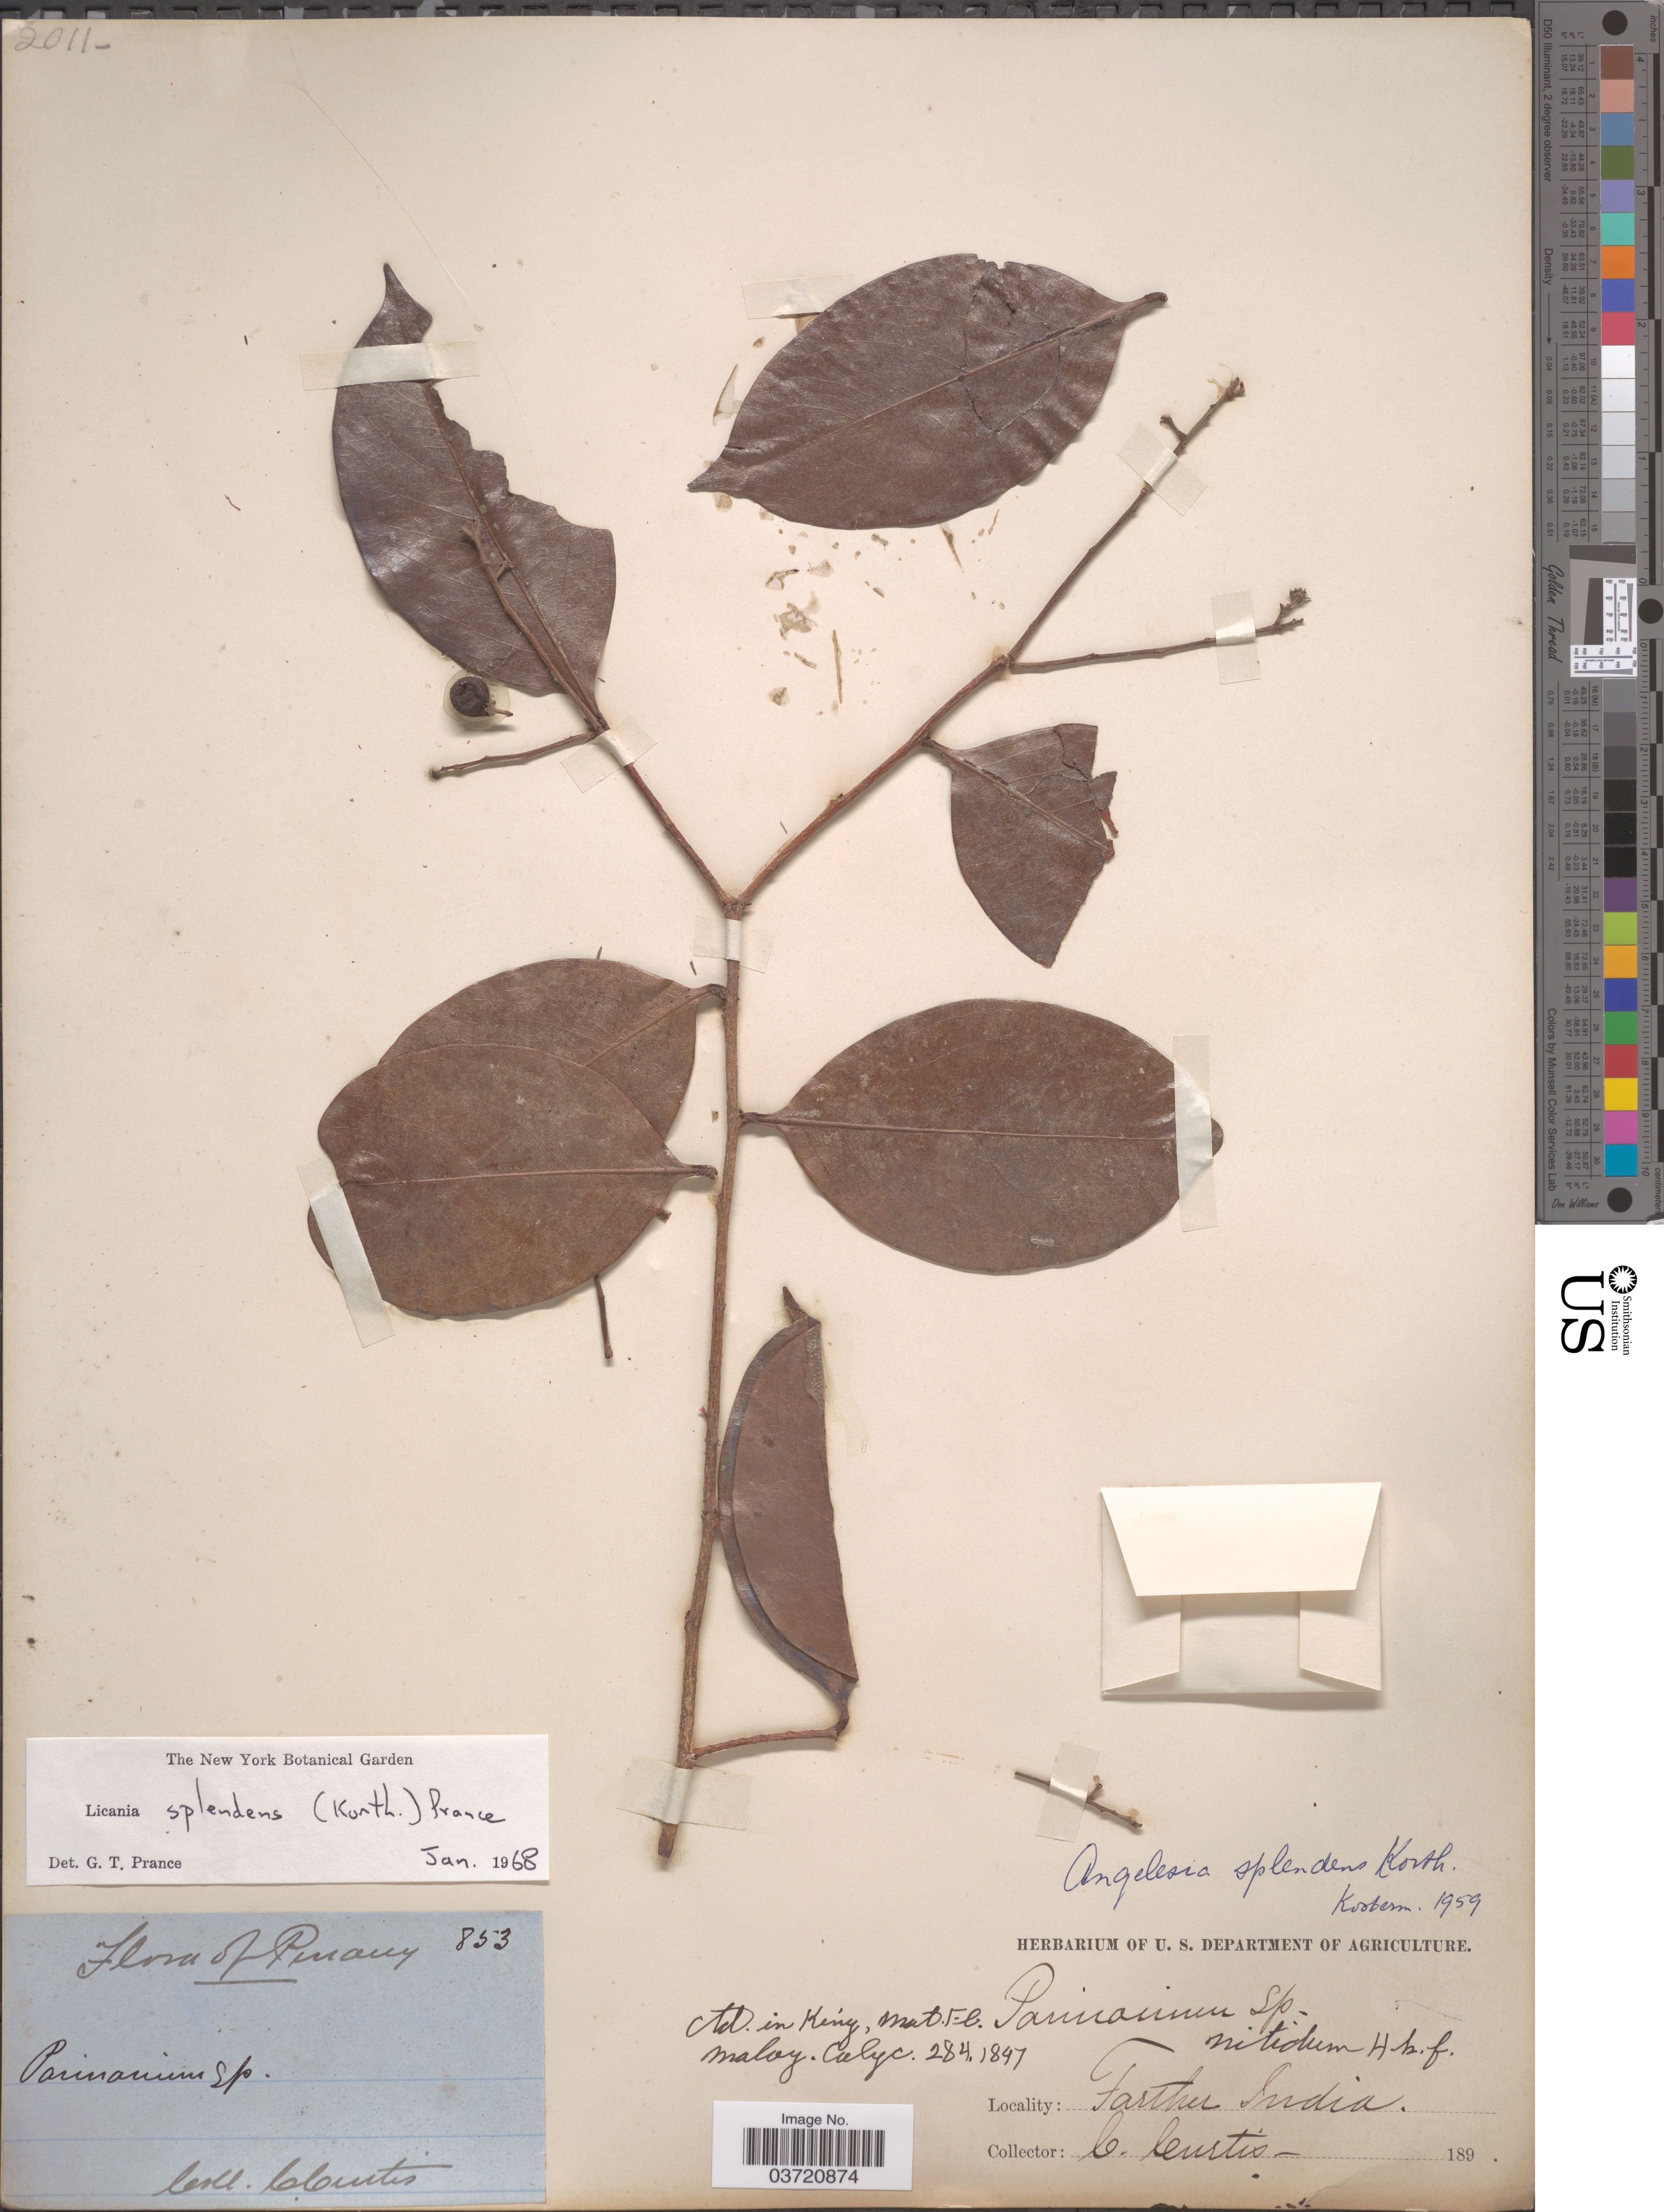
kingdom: Plantae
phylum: Tracheophyta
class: Magnoliopsida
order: Malpighiales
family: Chrysobalanaceae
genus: Licania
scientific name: Licania splendens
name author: (Korth.) Prance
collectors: C. Curtis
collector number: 853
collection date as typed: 189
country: Malaysia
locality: Penang. Farther India.